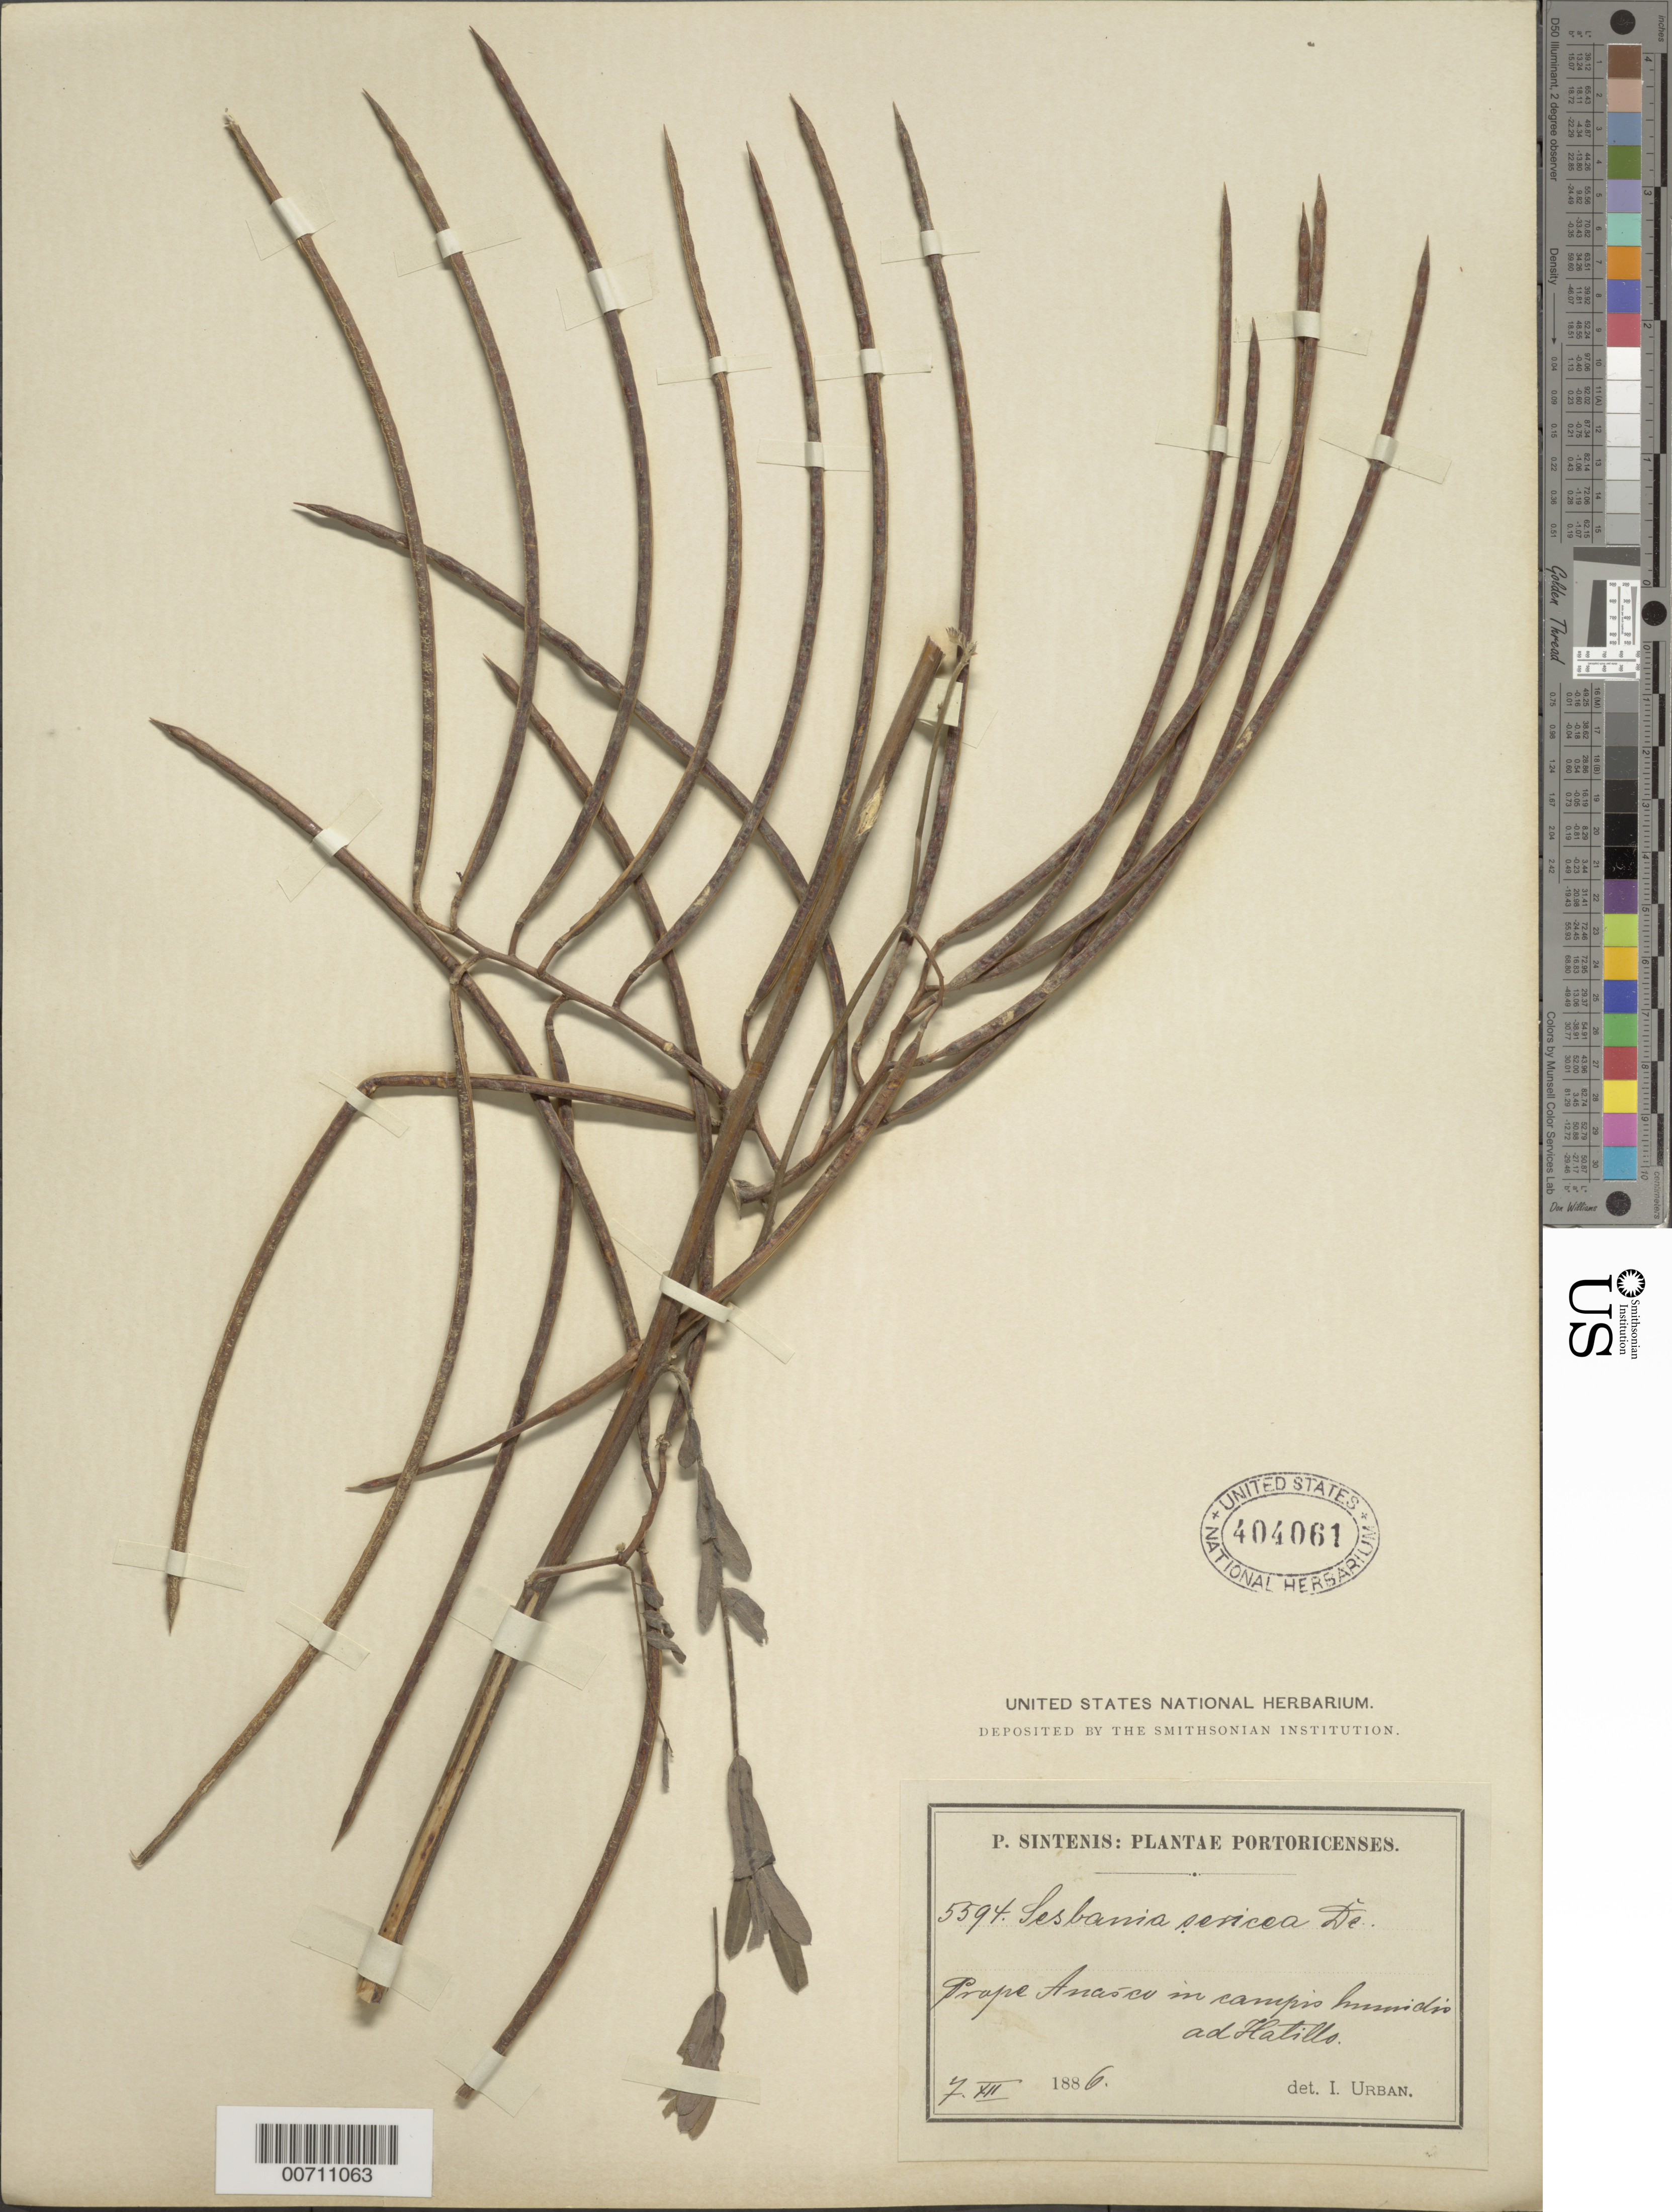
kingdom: Plantae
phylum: Tracheophyta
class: Magnoliopsida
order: Fabales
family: Fabaceae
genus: Sesbania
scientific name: Sesbania sericea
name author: (Willd.) Link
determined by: Urban, Ignatz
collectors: P. Sintenis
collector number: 5594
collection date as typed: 07 Dec 1886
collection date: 1886-12-07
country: Puerto Rico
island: Greater Antilles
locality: Prope Anasco in campis humidis ad Hatillo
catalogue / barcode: US 404061